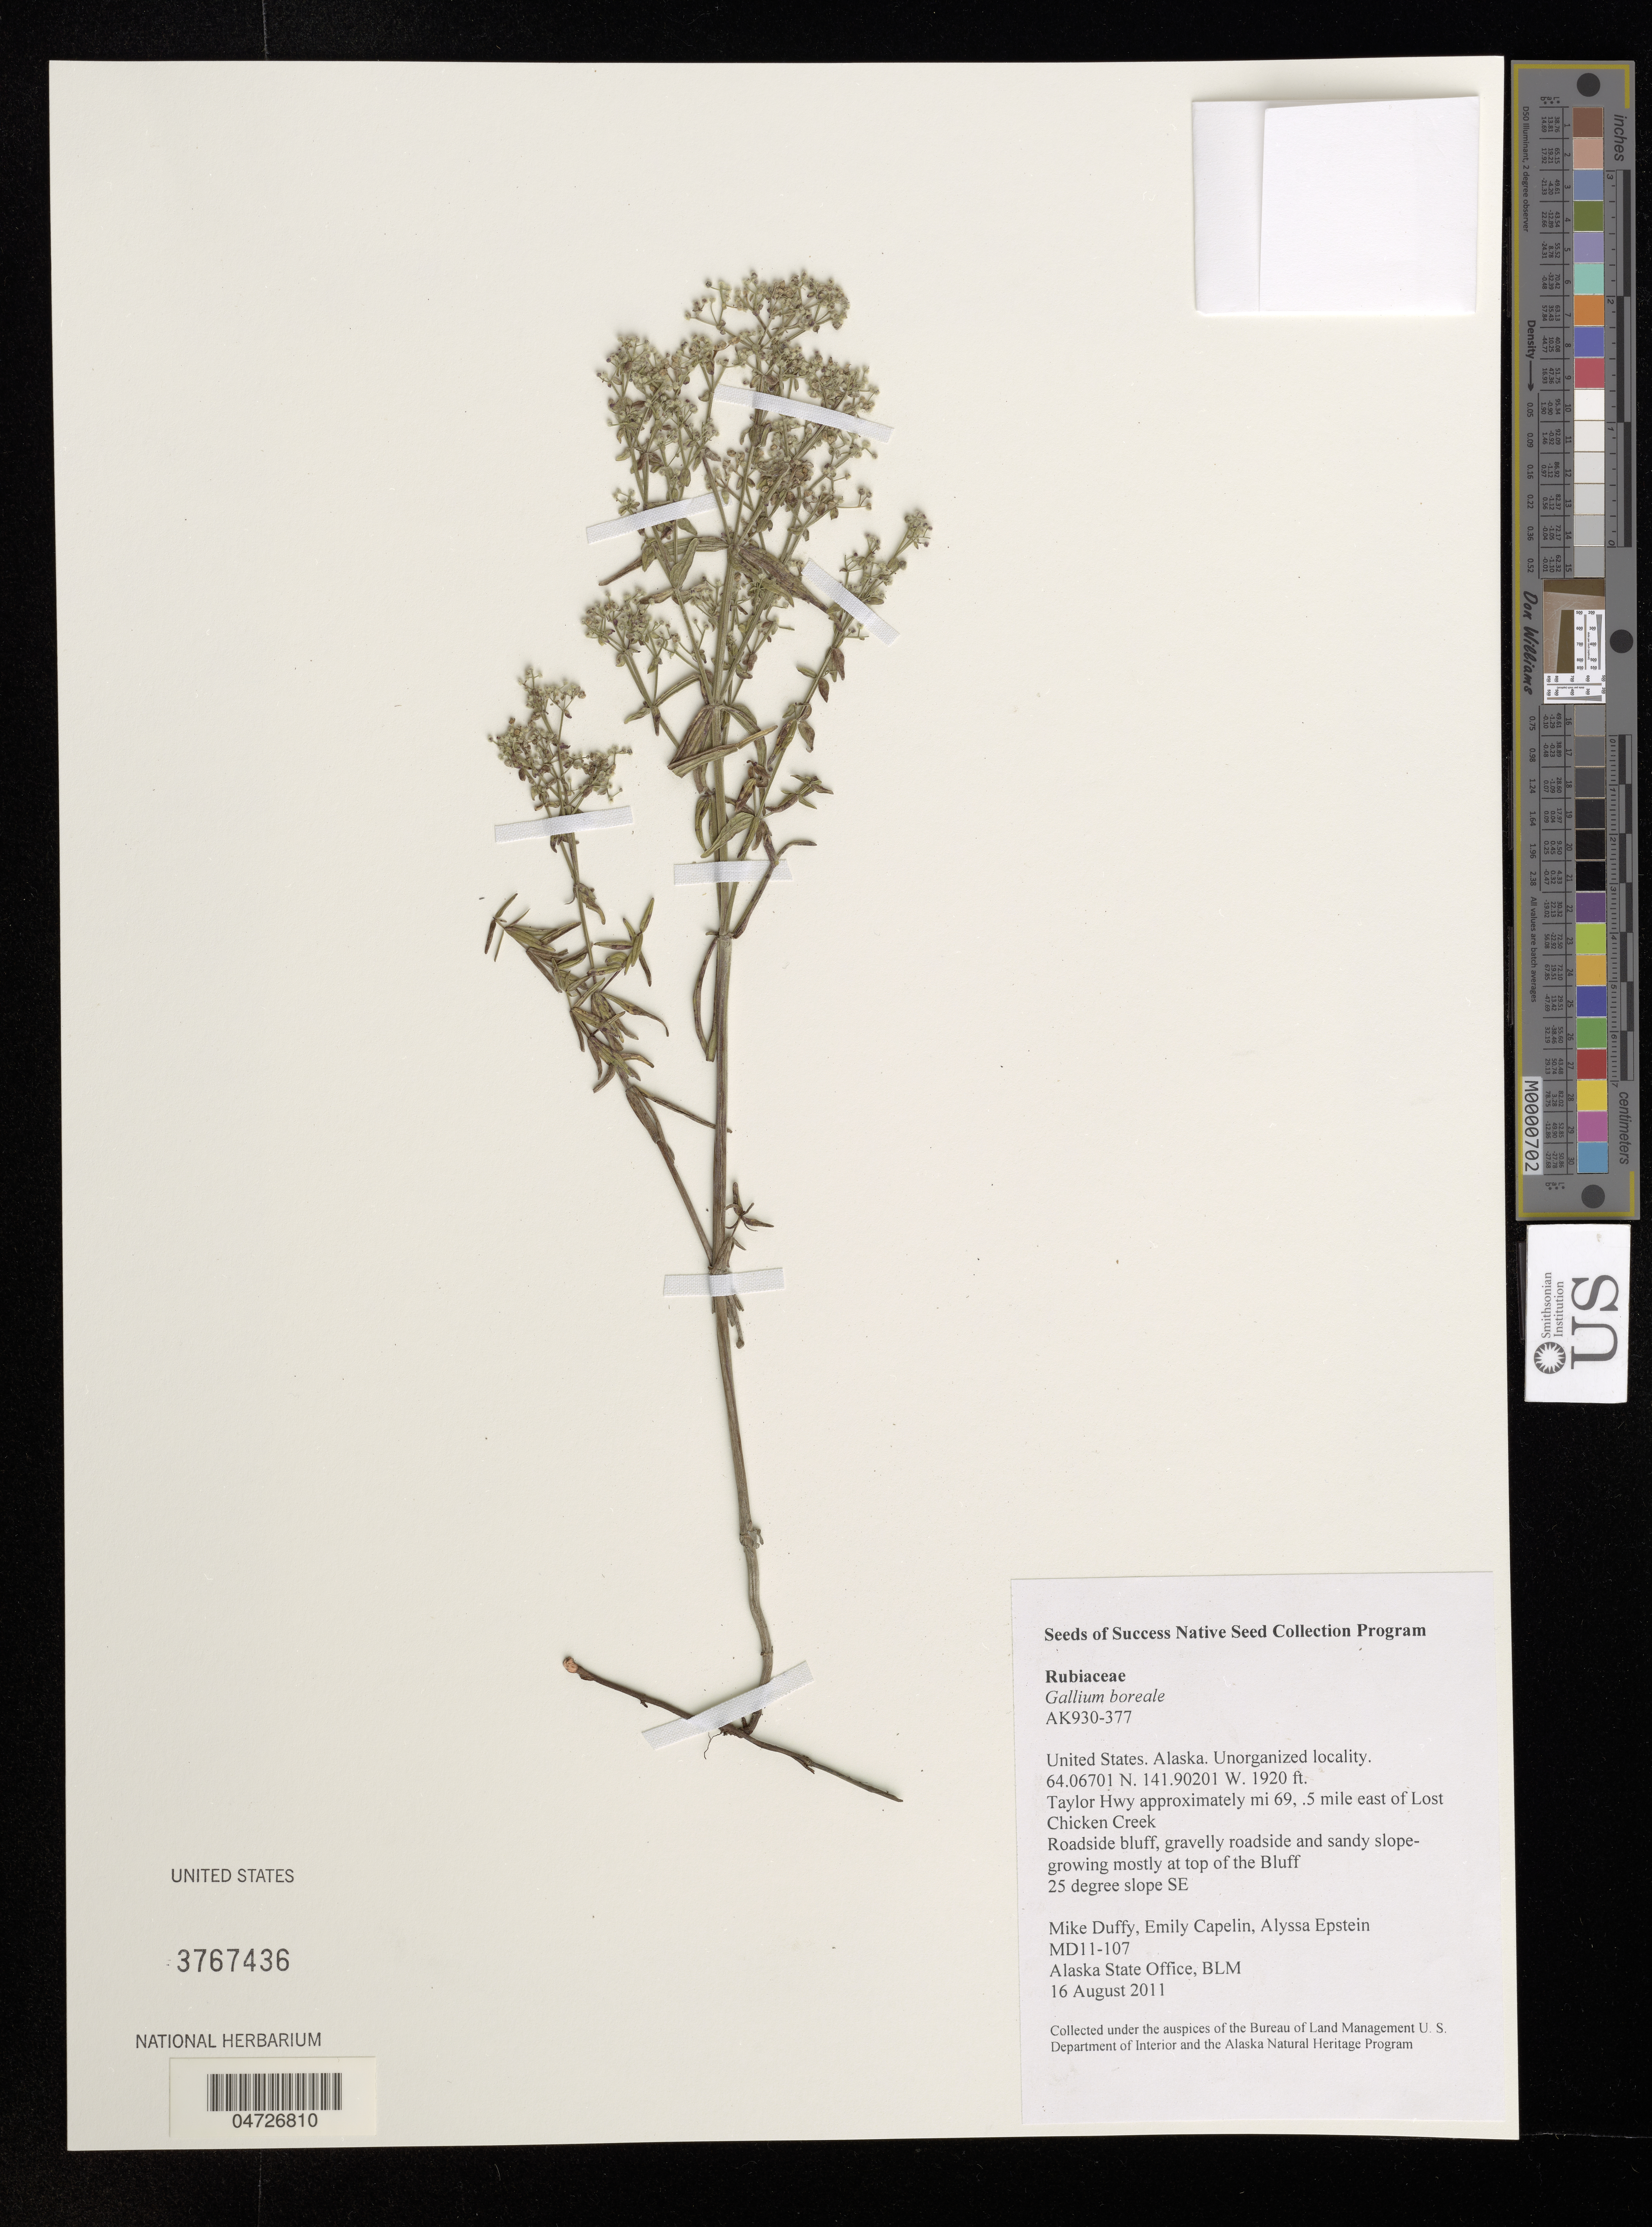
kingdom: Plantae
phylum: Tracheophyta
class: Magnoliopsida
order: Gentianales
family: Rubiaceae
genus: Galium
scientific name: Galium boreale L.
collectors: M. Duffy, E. Capelin & A. Epstein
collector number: MD11-107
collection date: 2011-08-16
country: United States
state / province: Alaska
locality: Unorganized locality. Taylor Hwy approximately mi 69, .5 mile east of Lost Chicken Creek.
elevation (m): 585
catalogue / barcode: US 3767436